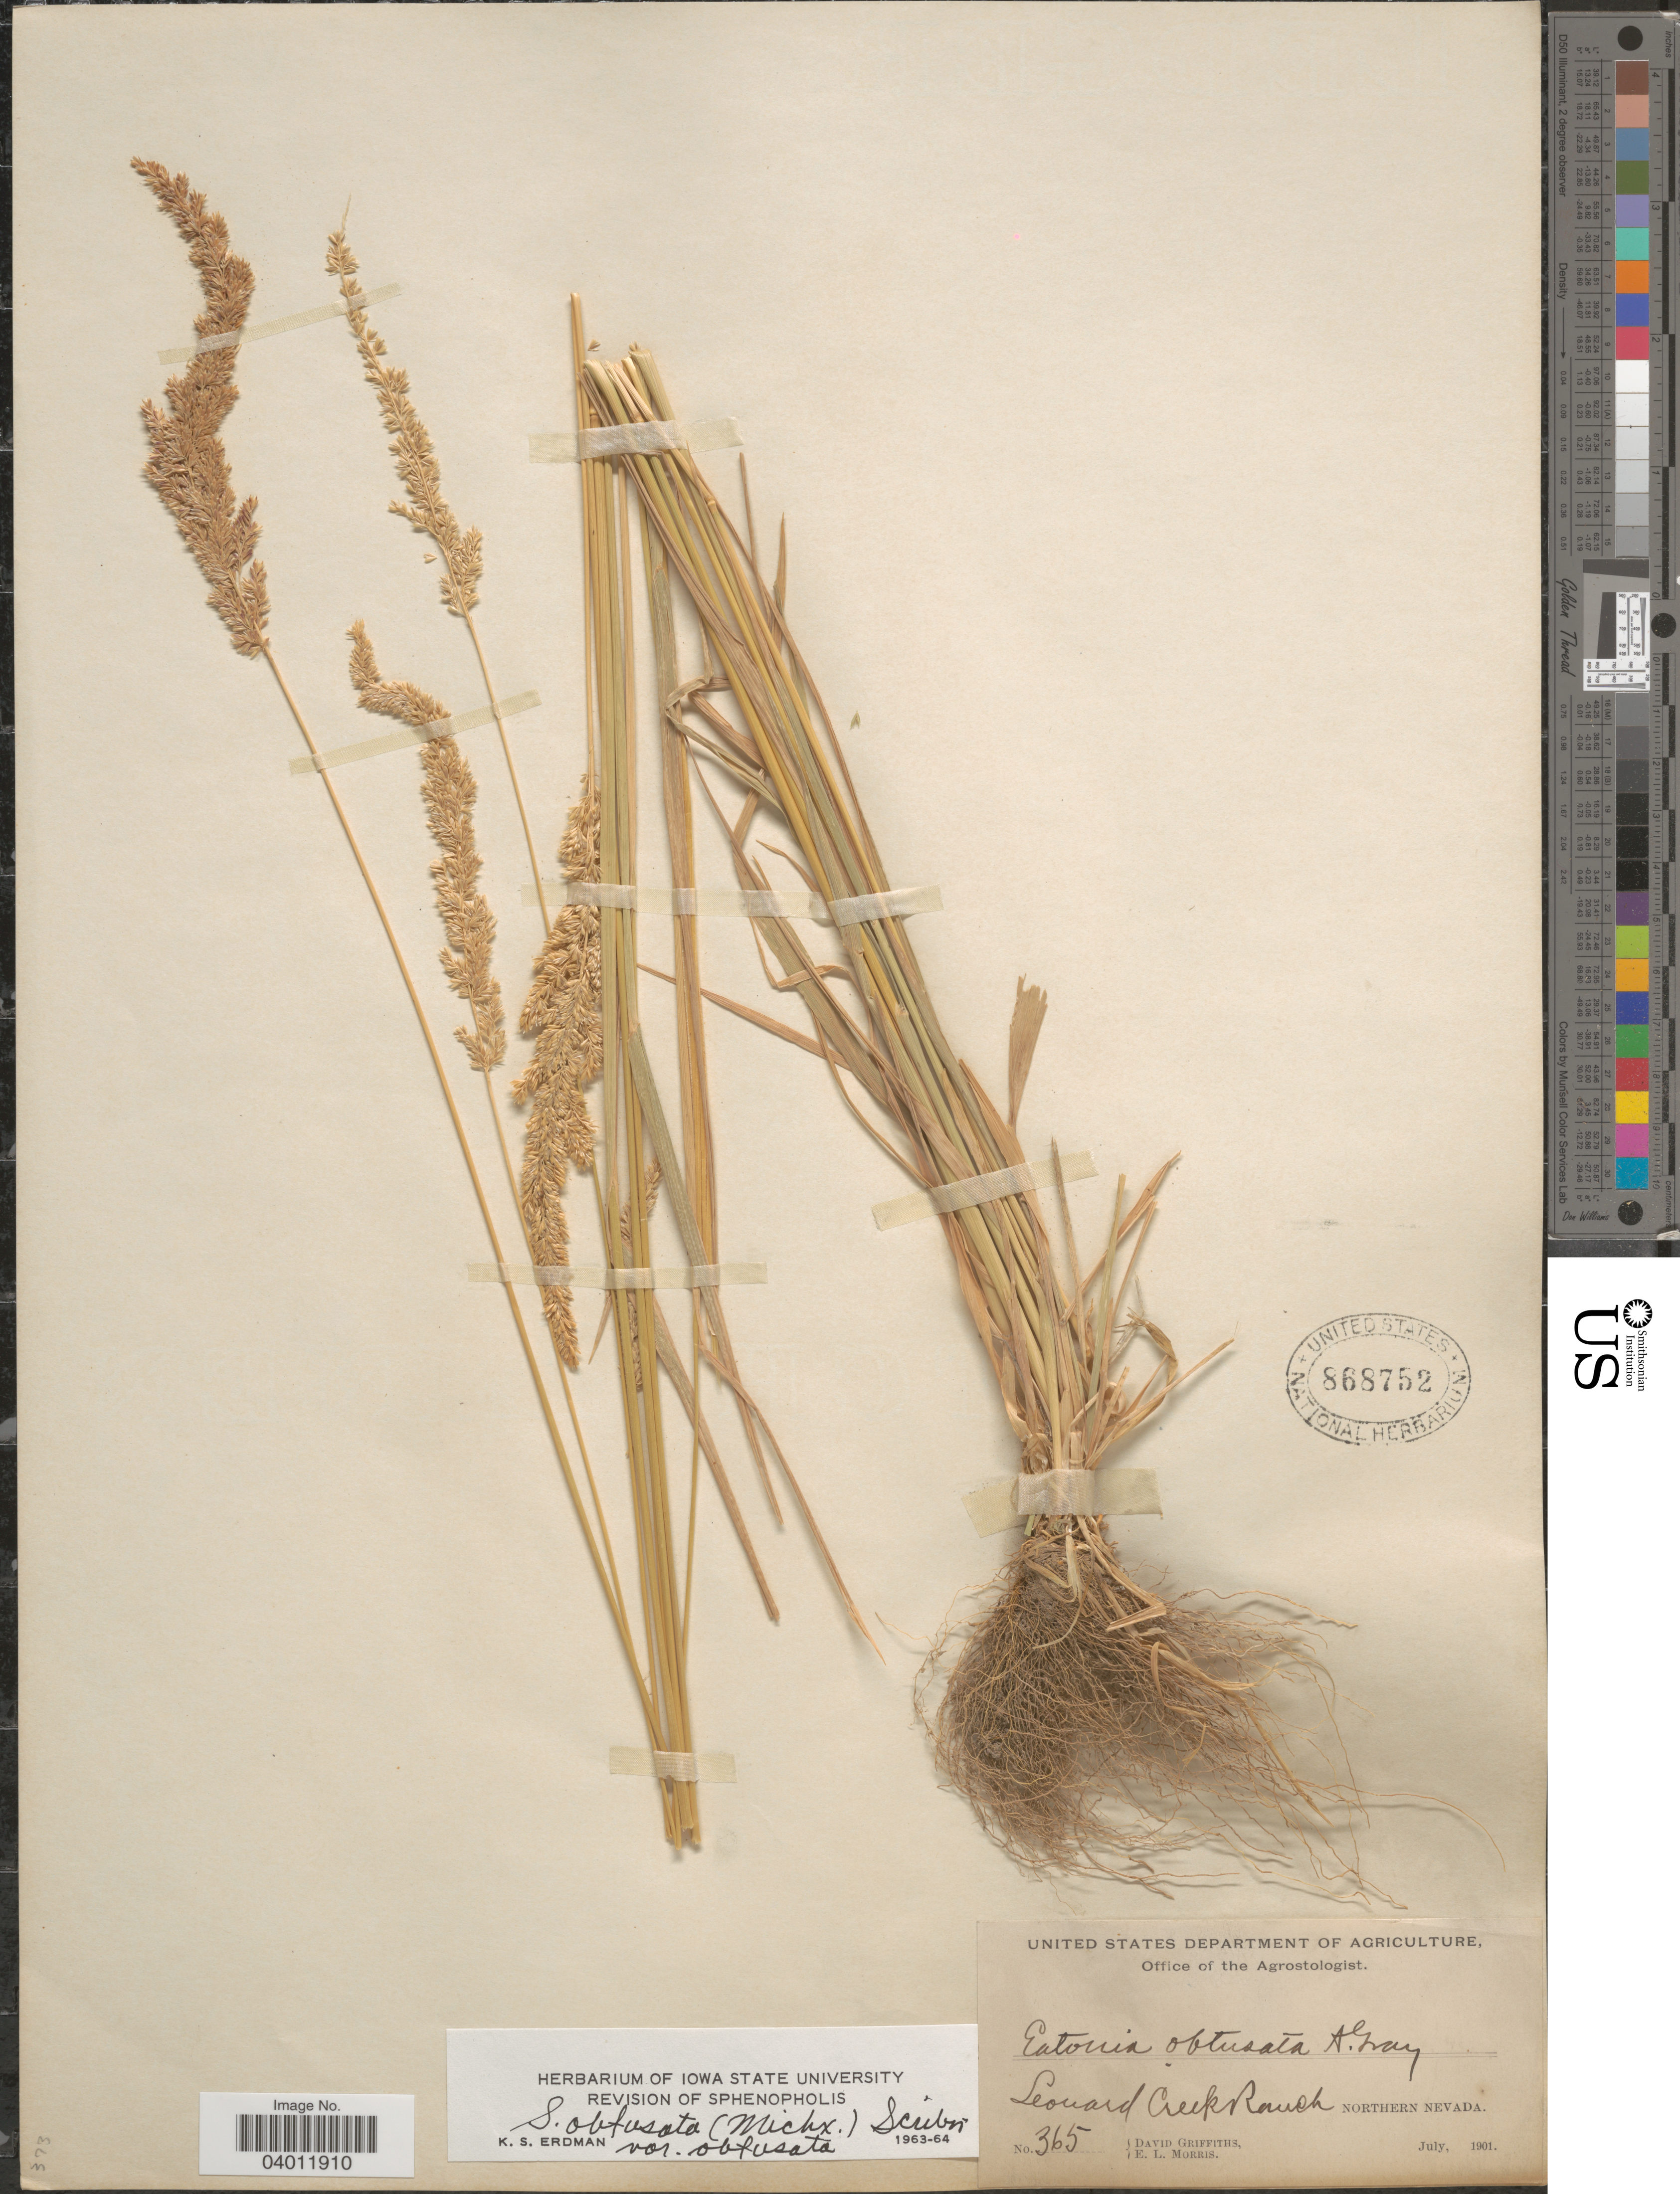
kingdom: Plantae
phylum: Tracheophyta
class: Liliopsida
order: Poales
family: Poaceae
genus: Sphenopholis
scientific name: Sphenopholis obtusata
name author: (Michx.) Scribn.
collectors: D. Griffiths & E. Morris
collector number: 365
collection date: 1901-07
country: United States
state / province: Nevada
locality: Leonard Creek Ranch. Northern Nevada.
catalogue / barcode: US 868752